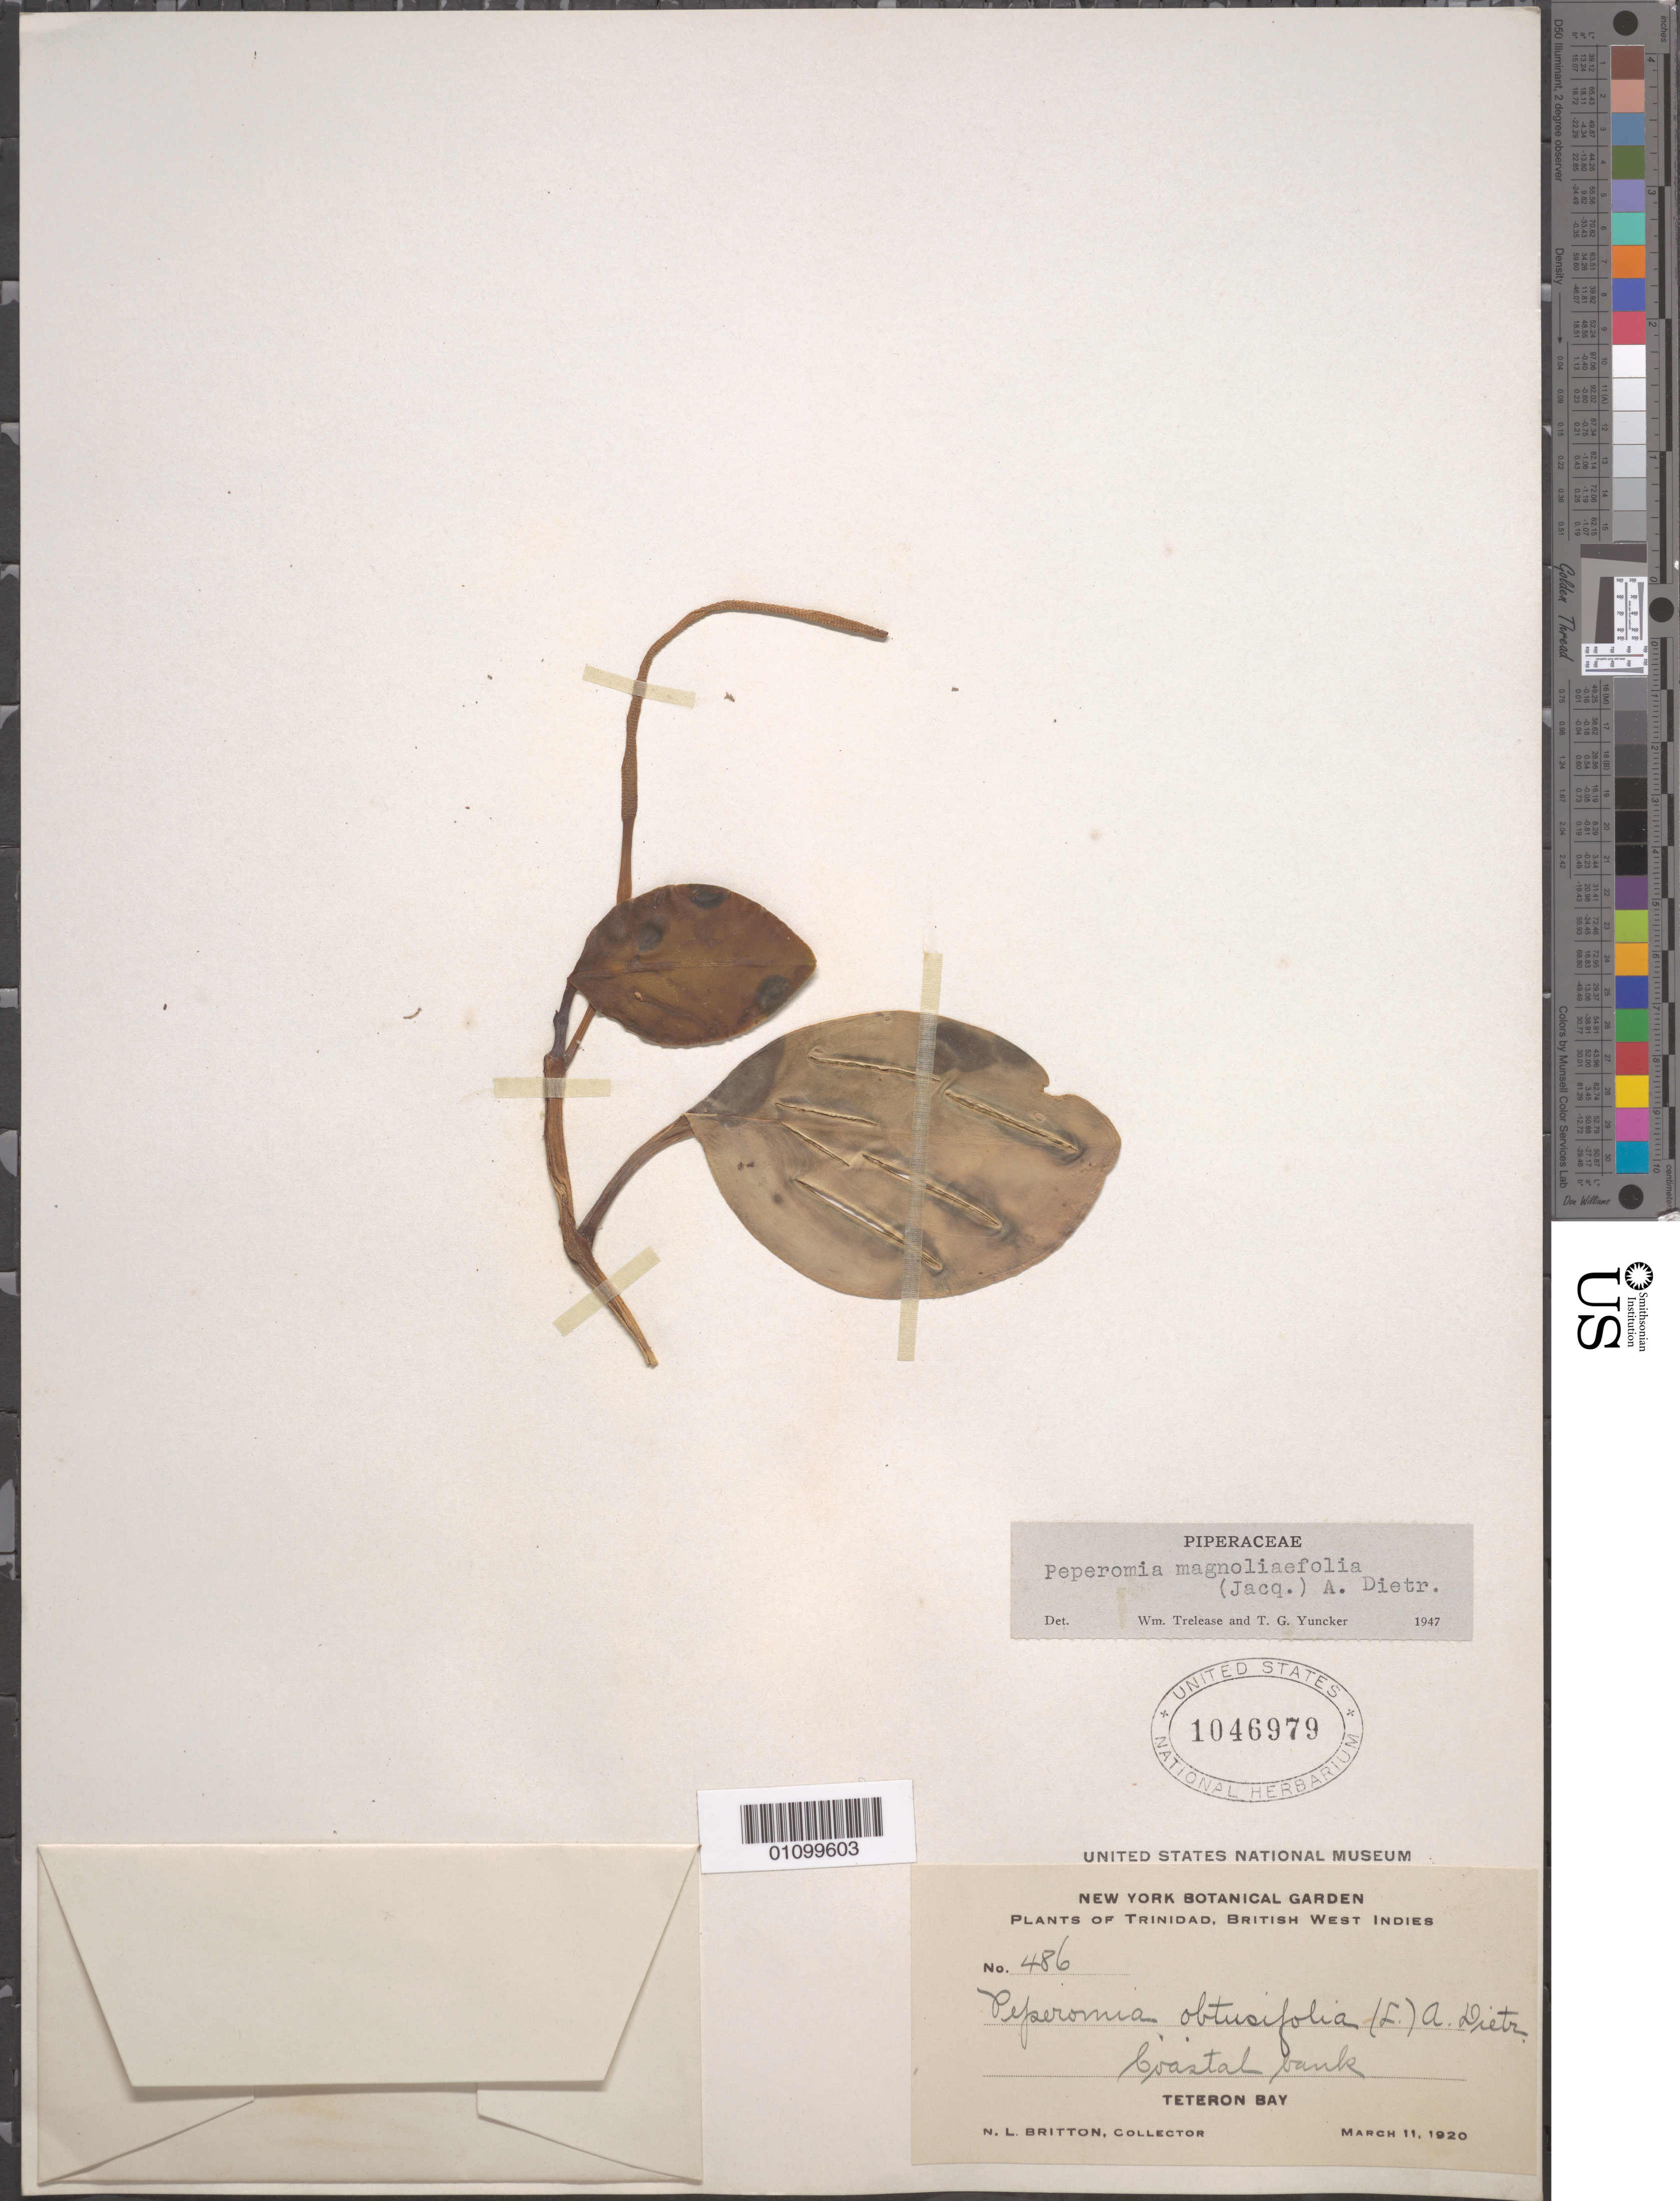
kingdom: Plantae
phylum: Tracheophyta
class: Magnoliopsida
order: Piperales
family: Piperaceae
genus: Peperomia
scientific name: Peperomia magnoliifolia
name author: (Jacq.) A. Dietr.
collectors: N. Britton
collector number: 486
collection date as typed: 11 Mar 1920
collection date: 1920-03-11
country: Trinidad and Tobago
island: Trinidad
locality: Teteron Bay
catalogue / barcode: US 1046979